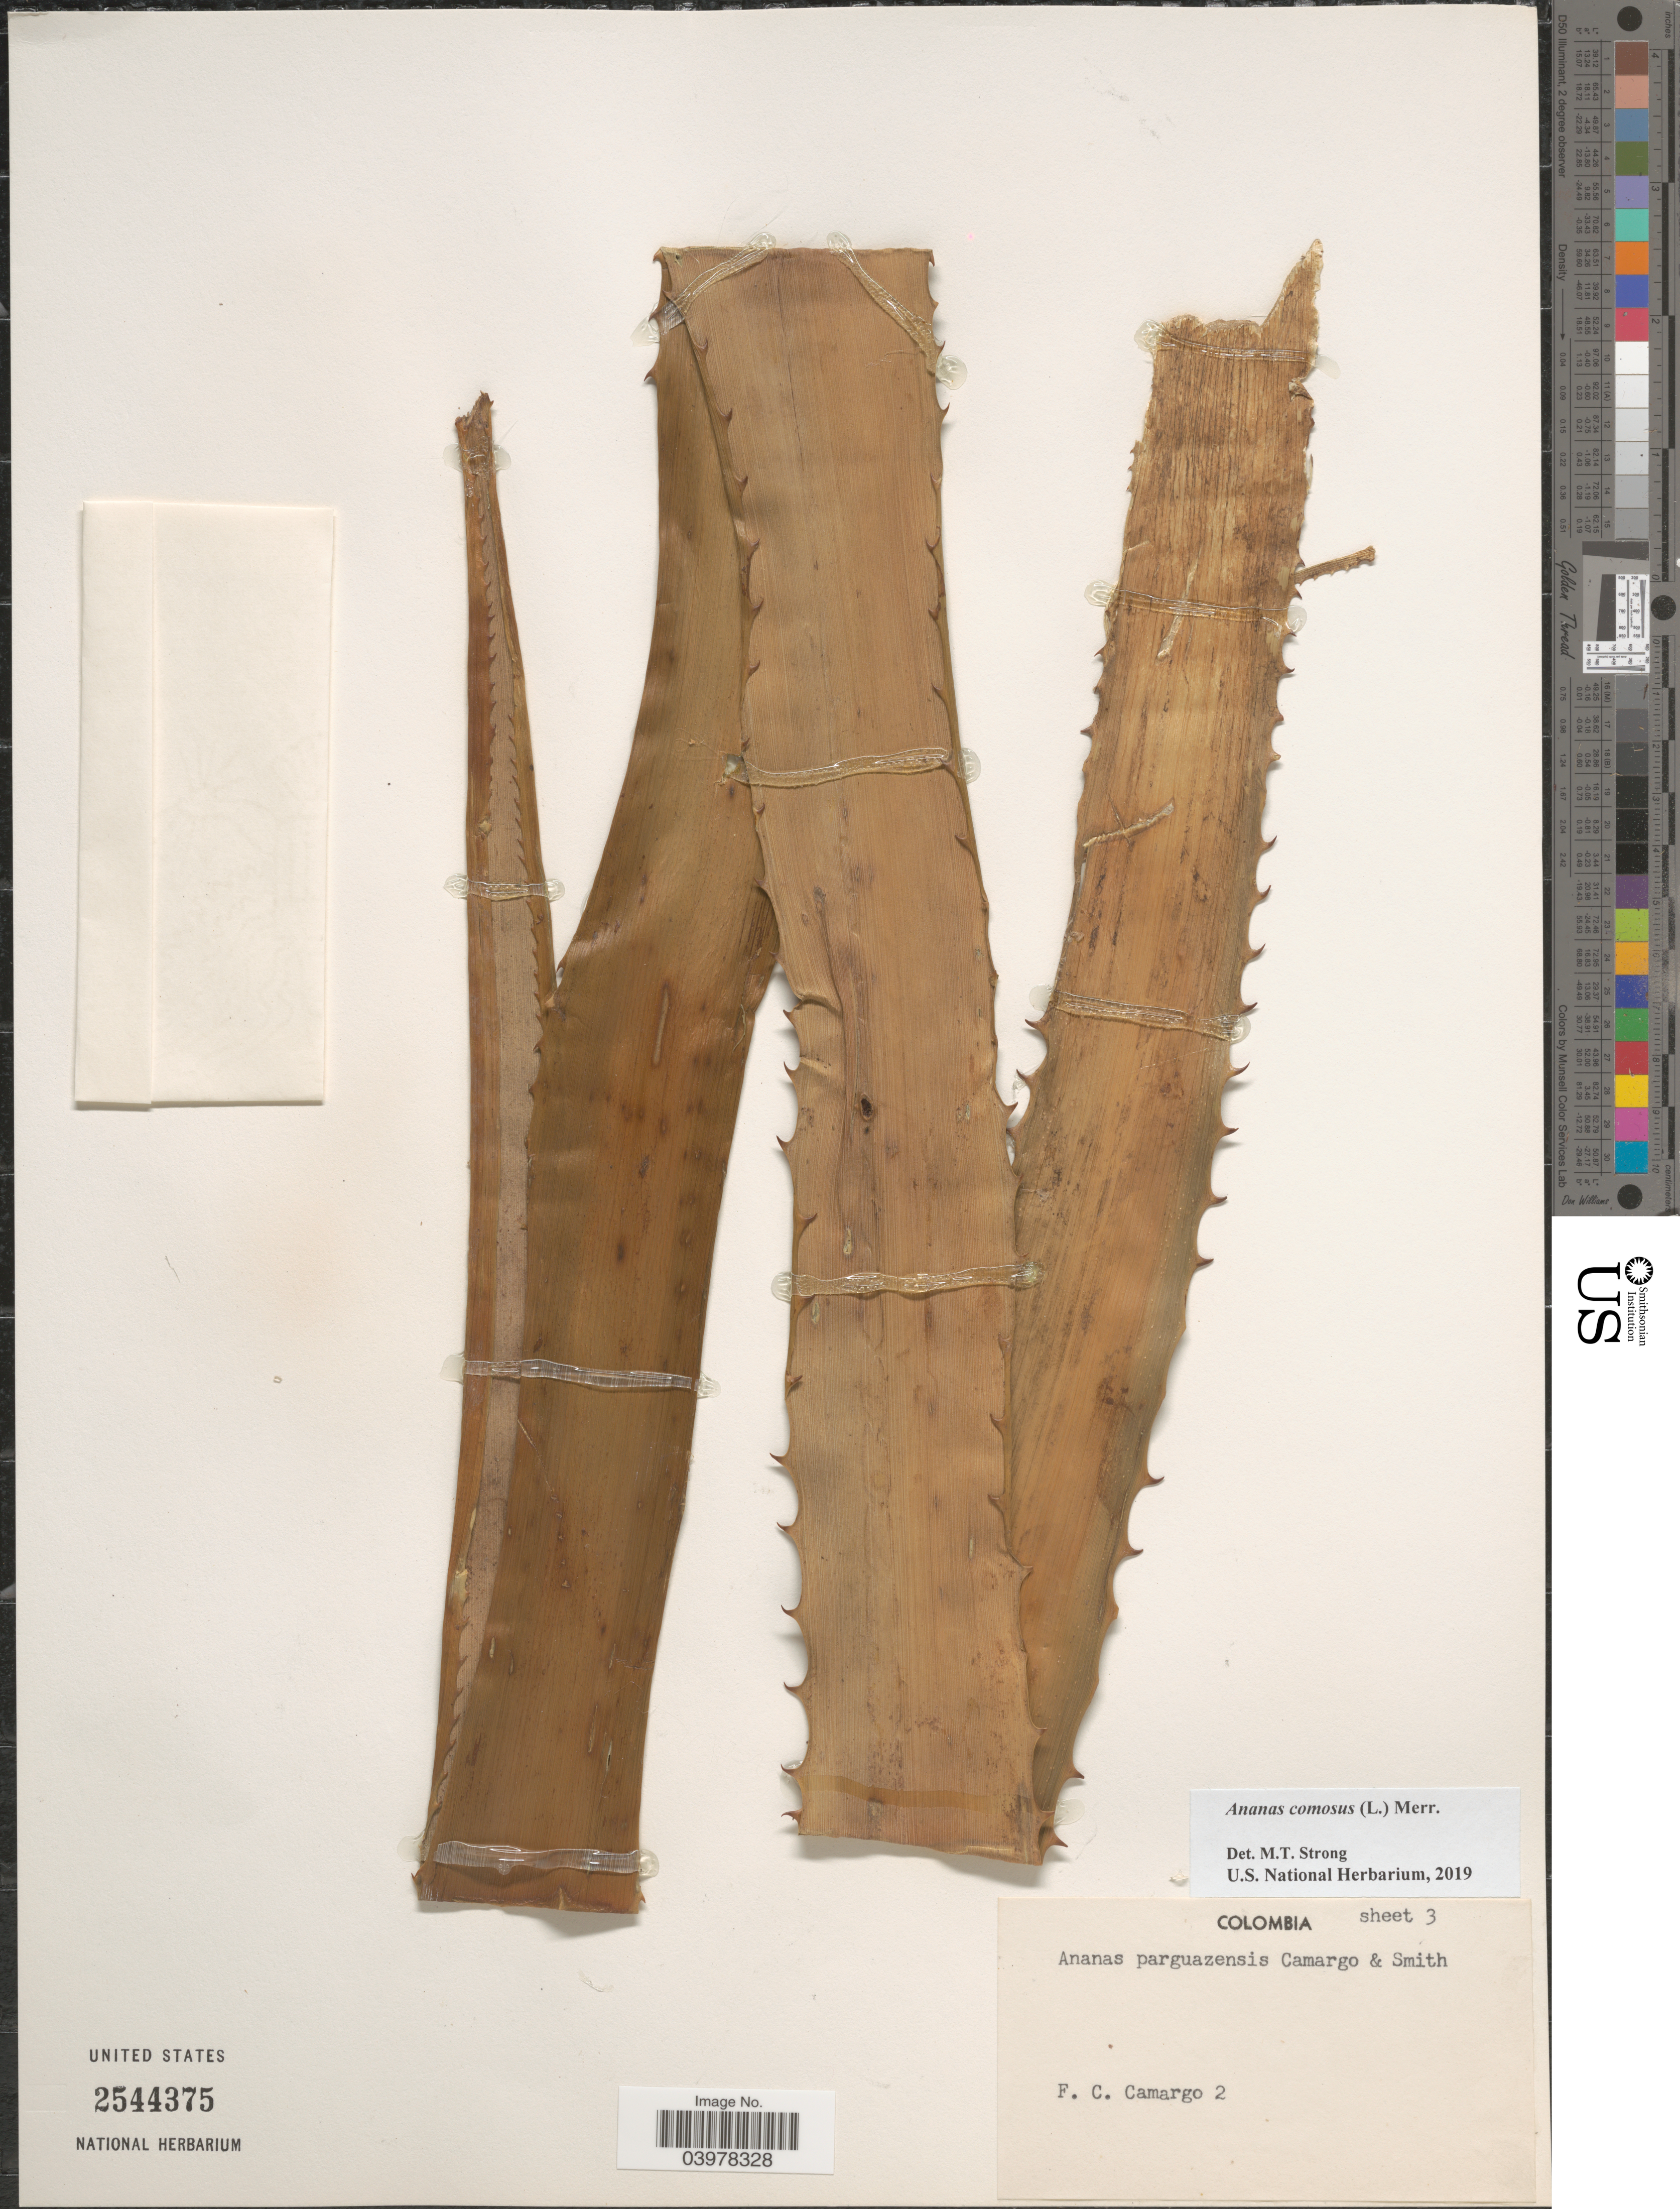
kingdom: Plantae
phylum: Tracheophyta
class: Liliopsida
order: Poales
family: Bromeliaceae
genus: Ananas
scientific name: Ananas comosus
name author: (L.) Merr.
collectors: F. C. Camargo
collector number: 2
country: Colombia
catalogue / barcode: US 2544375